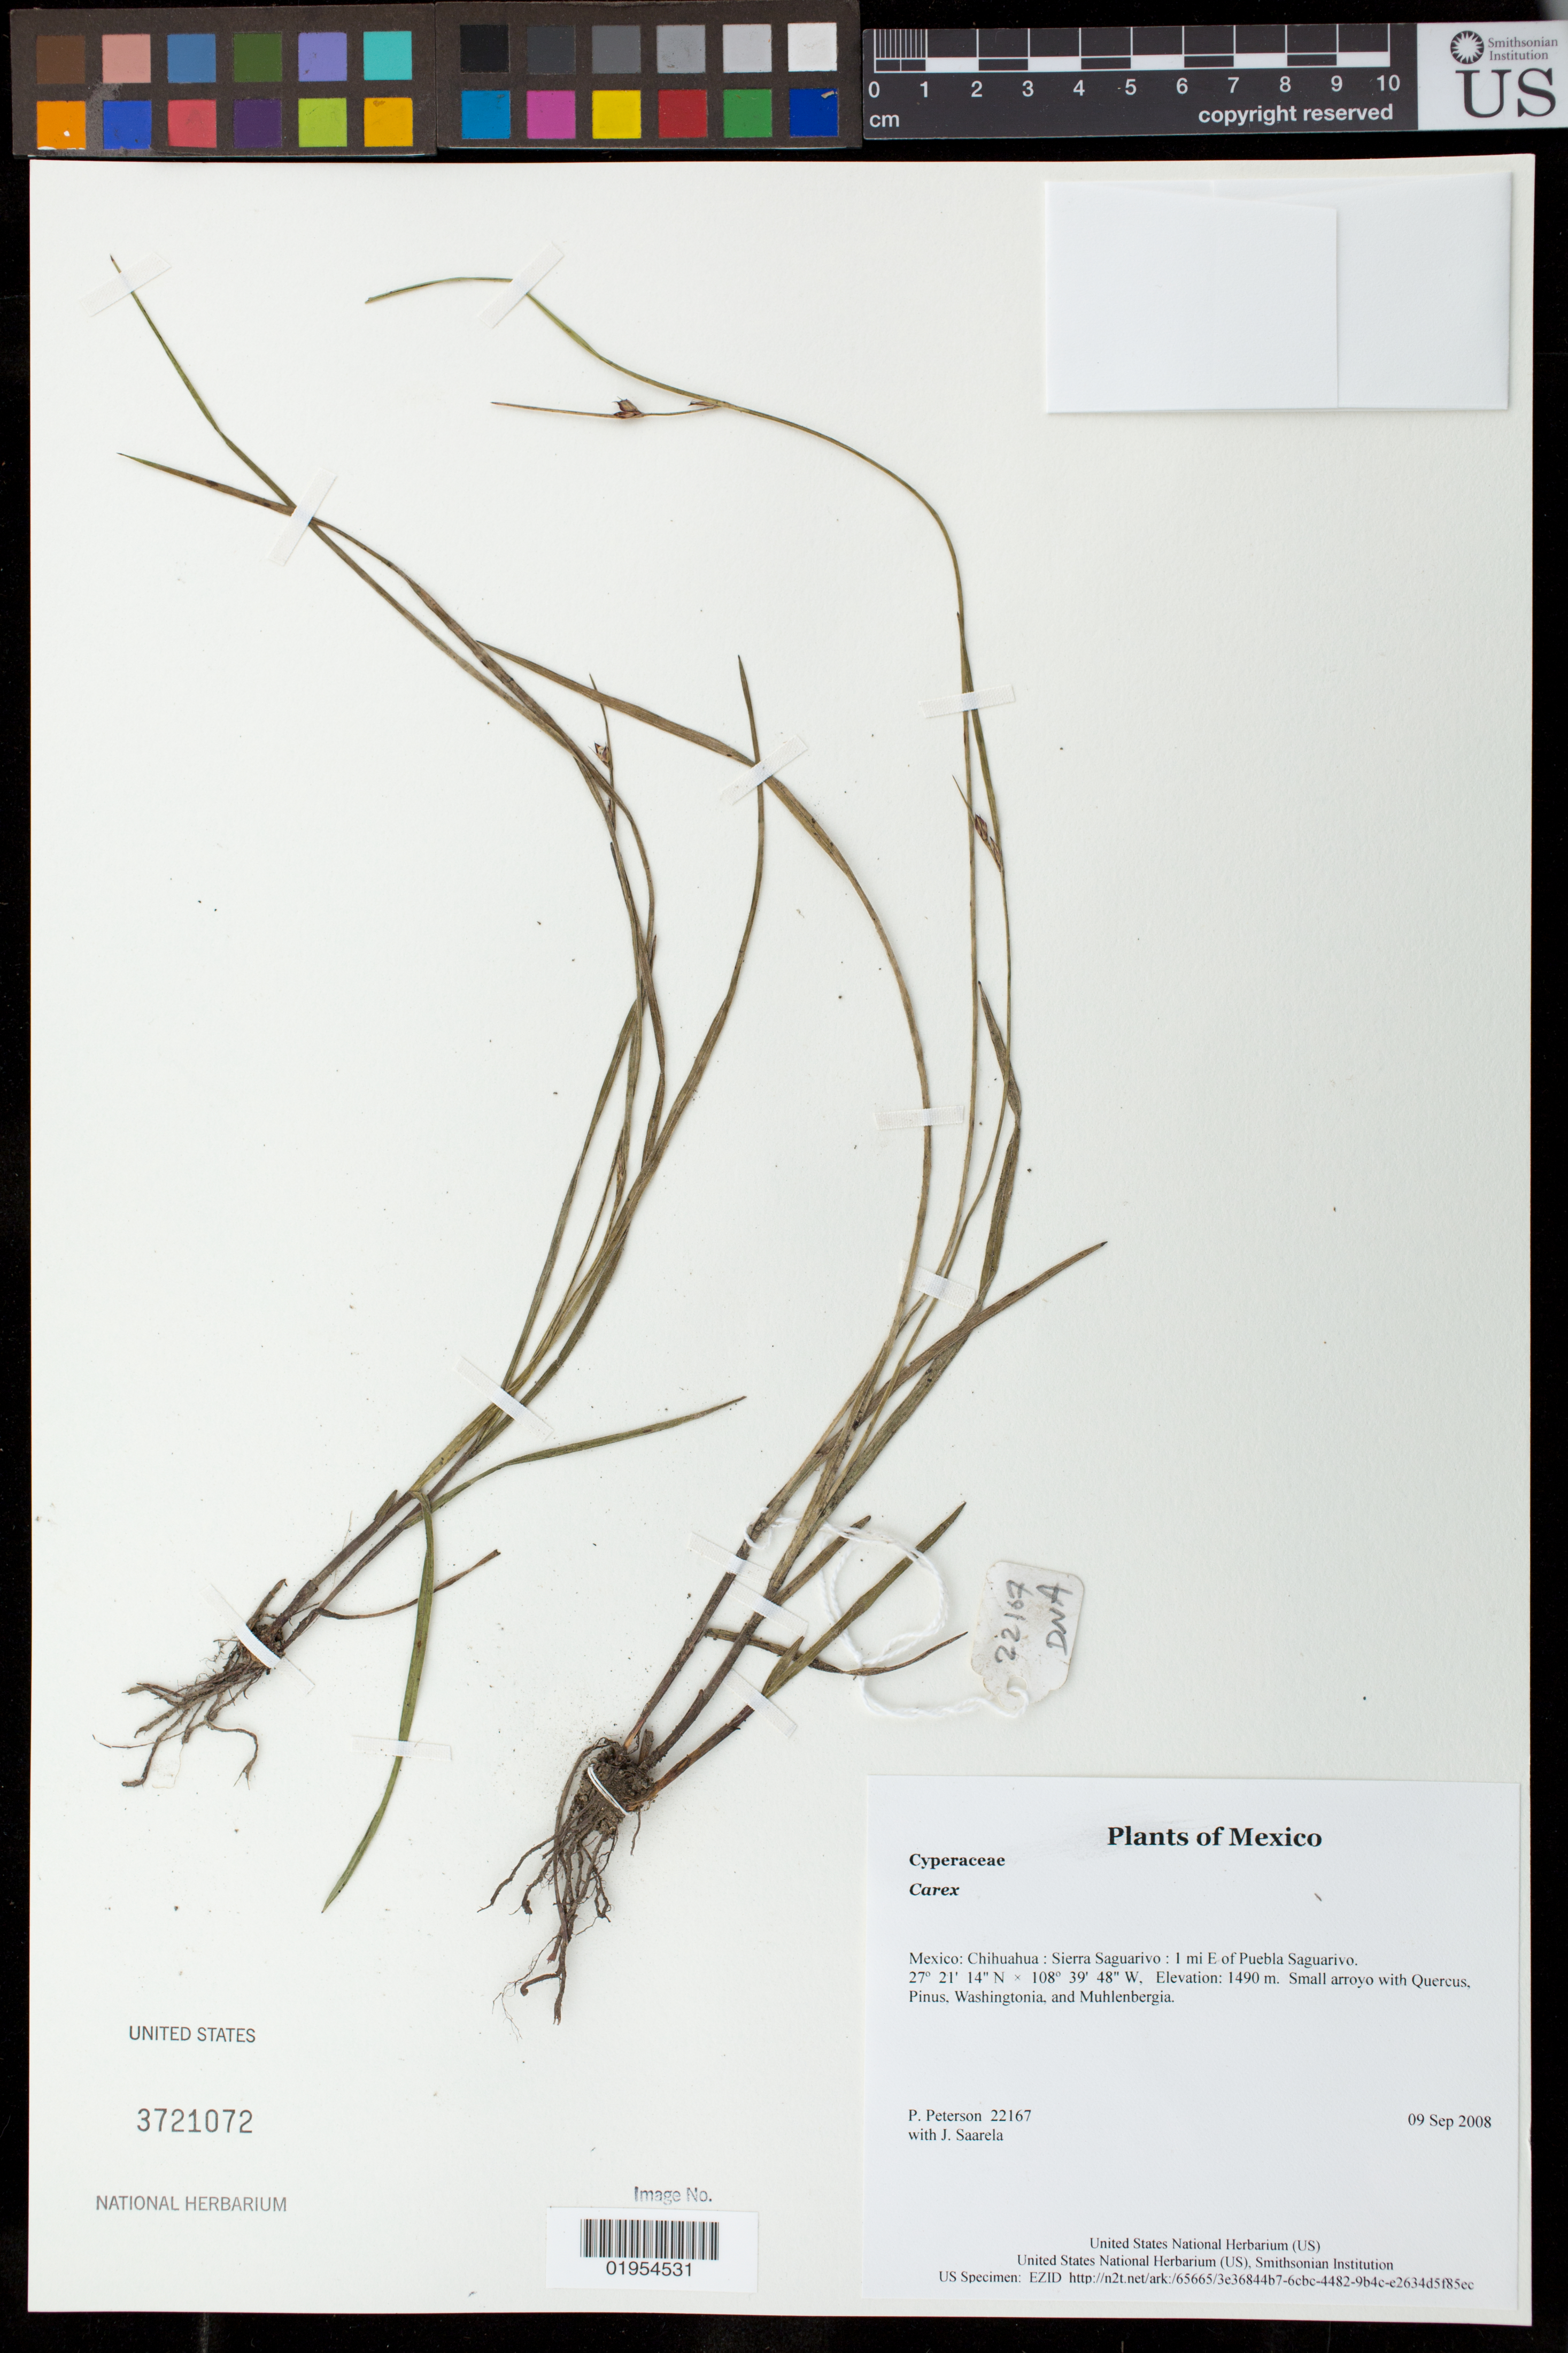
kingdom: Plantae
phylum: Tracheophyta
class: Liliopsida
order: Poales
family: Cyperaceae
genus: Scleria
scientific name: Scleria ciliata var. ciliata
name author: Michx.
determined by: Strong, Mark T., (BOT), Smithsonian Institution - National Museum of Natural History (UNITED STATES)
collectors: P. M. Peterson & J. Saarela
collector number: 22167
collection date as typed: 09 Sep 2008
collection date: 2008-09-09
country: Mexico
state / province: Chihuahua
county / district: Sierra Saguarivo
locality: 1 mi E of Puebla Saguarivo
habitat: Small arroyo with Quercus, Pinus, Washingtonia, and Muhlenbergia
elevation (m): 1490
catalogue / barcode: US 3721072